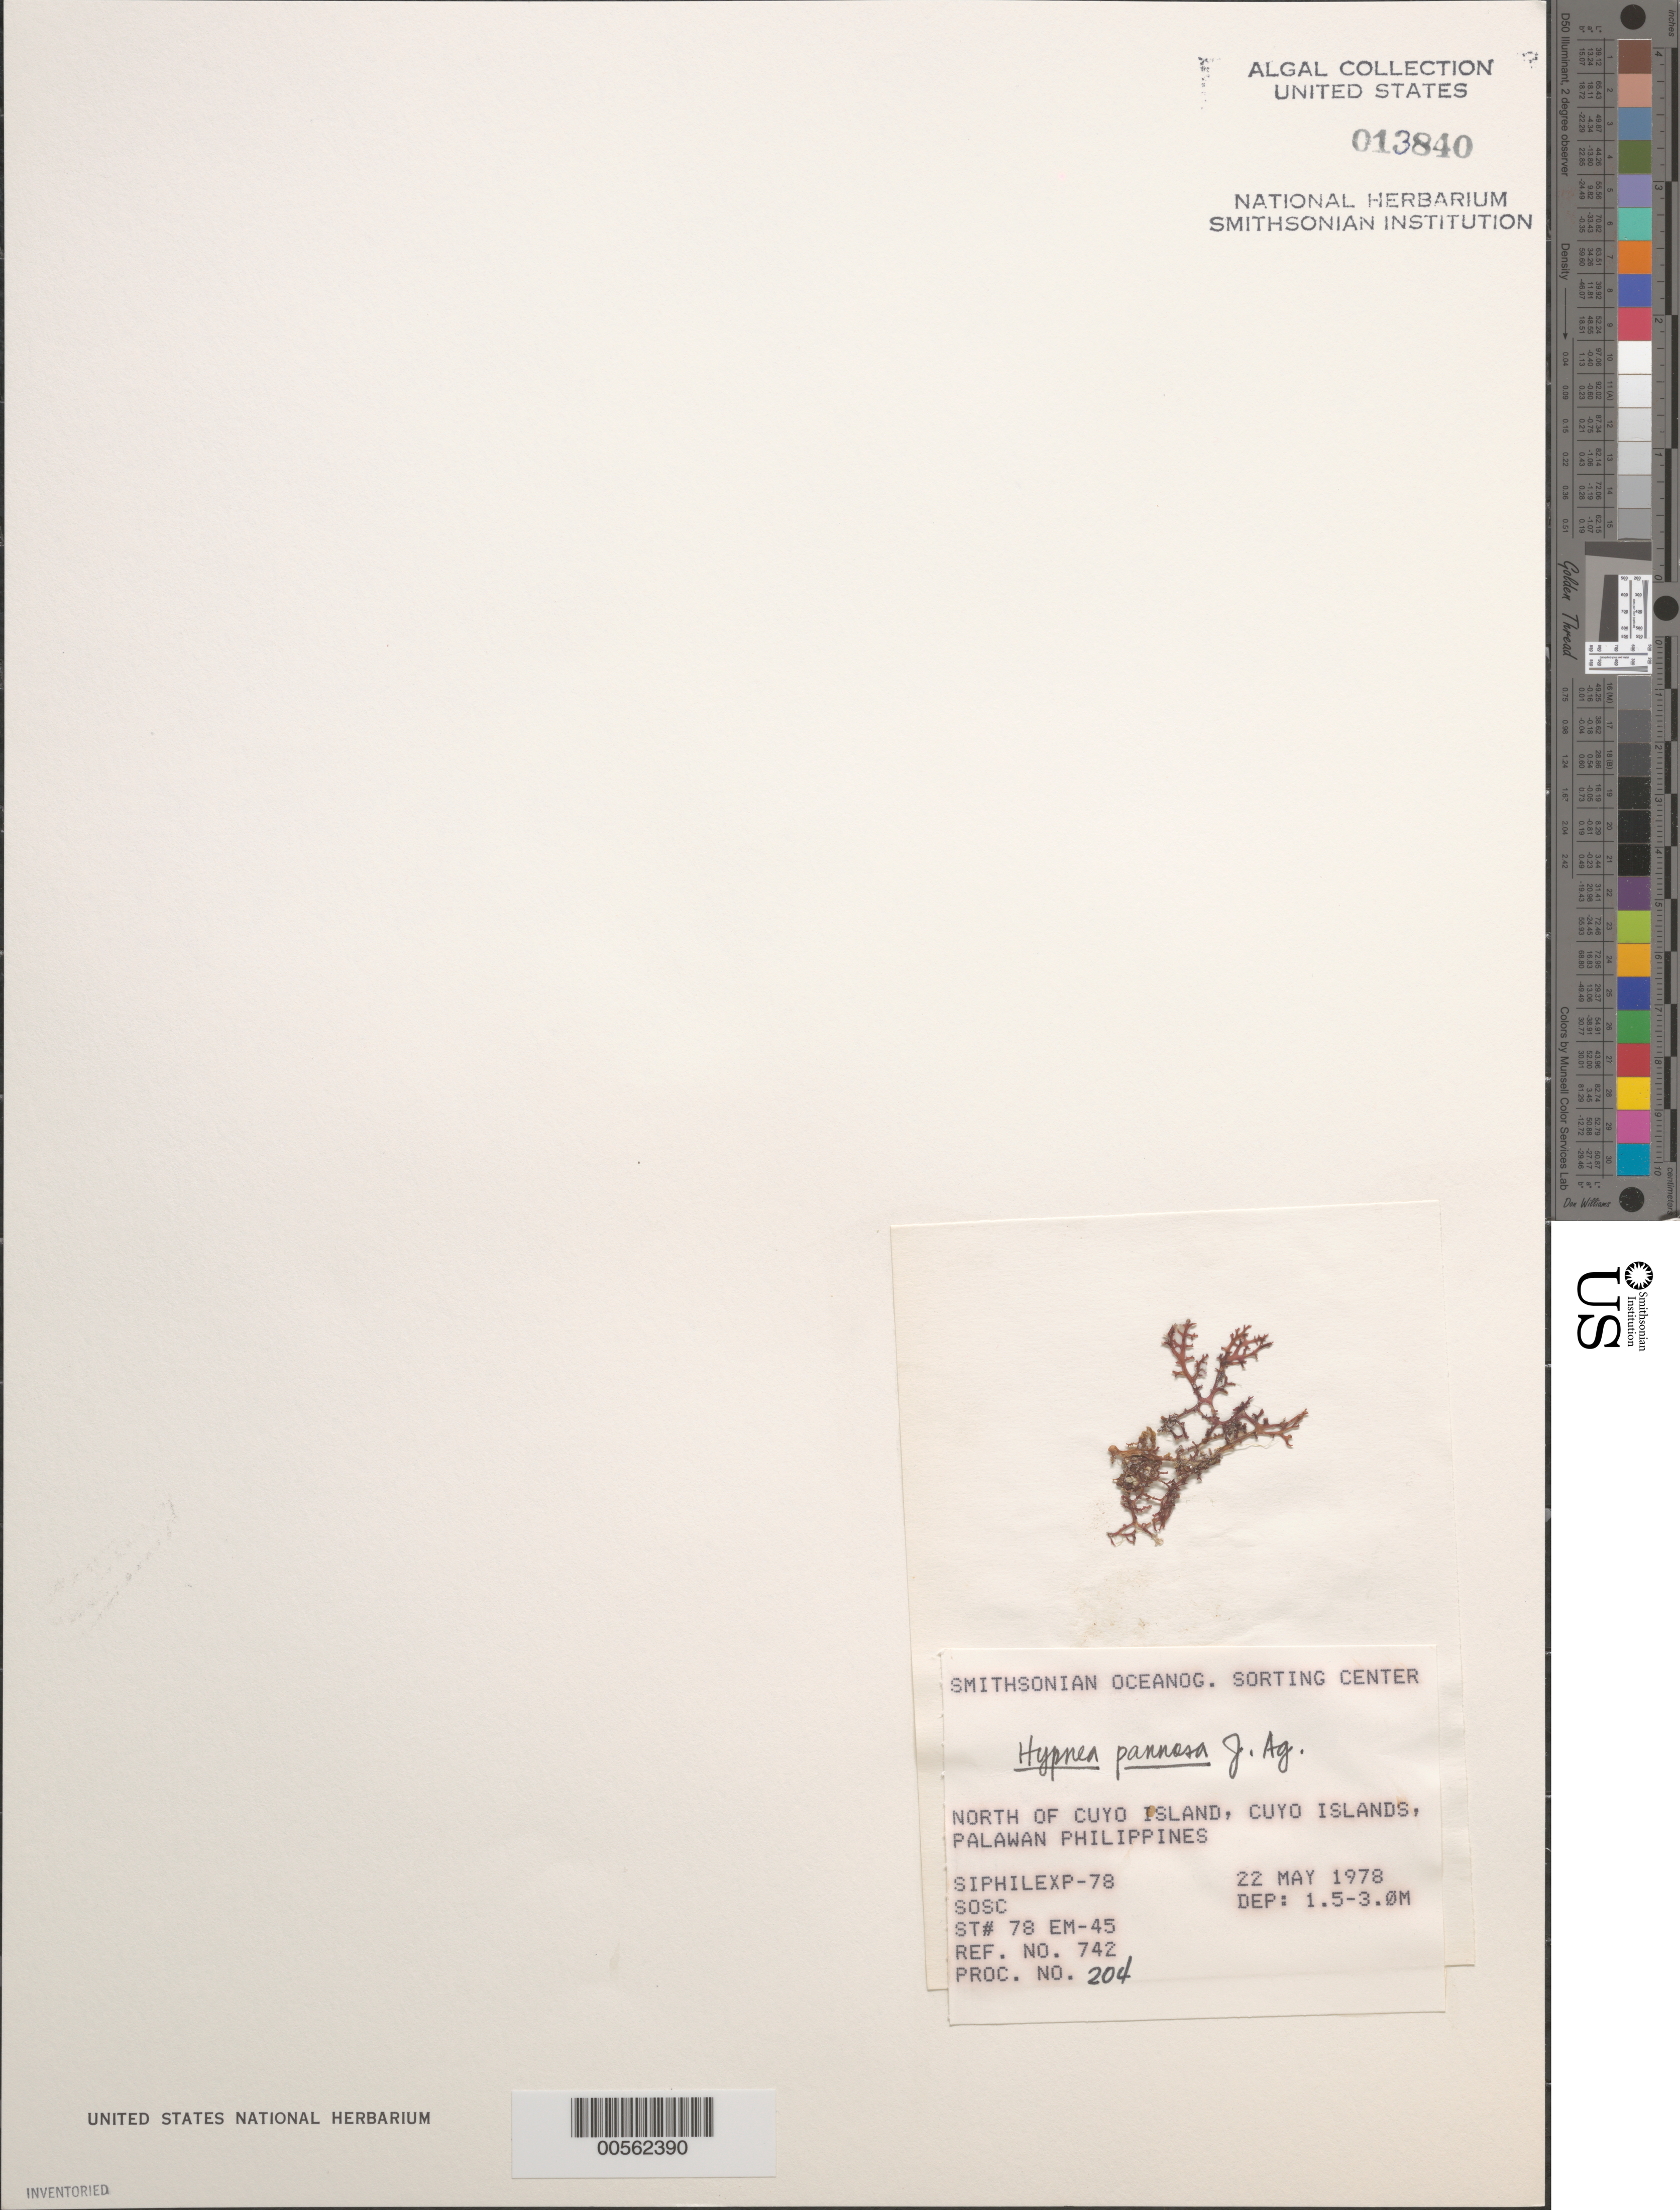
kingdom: Plantae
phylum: Rhodophyta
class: Florideophyceae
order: Gigartinales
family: Cystocloniaceae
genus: Hypnea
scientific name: Hypnea pannosa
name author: J. Agardh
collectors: SOSC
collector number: Station 78 EM-45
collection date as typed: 22 May 1978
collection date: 1978-05-22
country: Philippines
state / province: Mimaropa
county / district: Palawan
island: Cuyo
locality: North of Cuyo Island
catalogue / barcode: US 13840